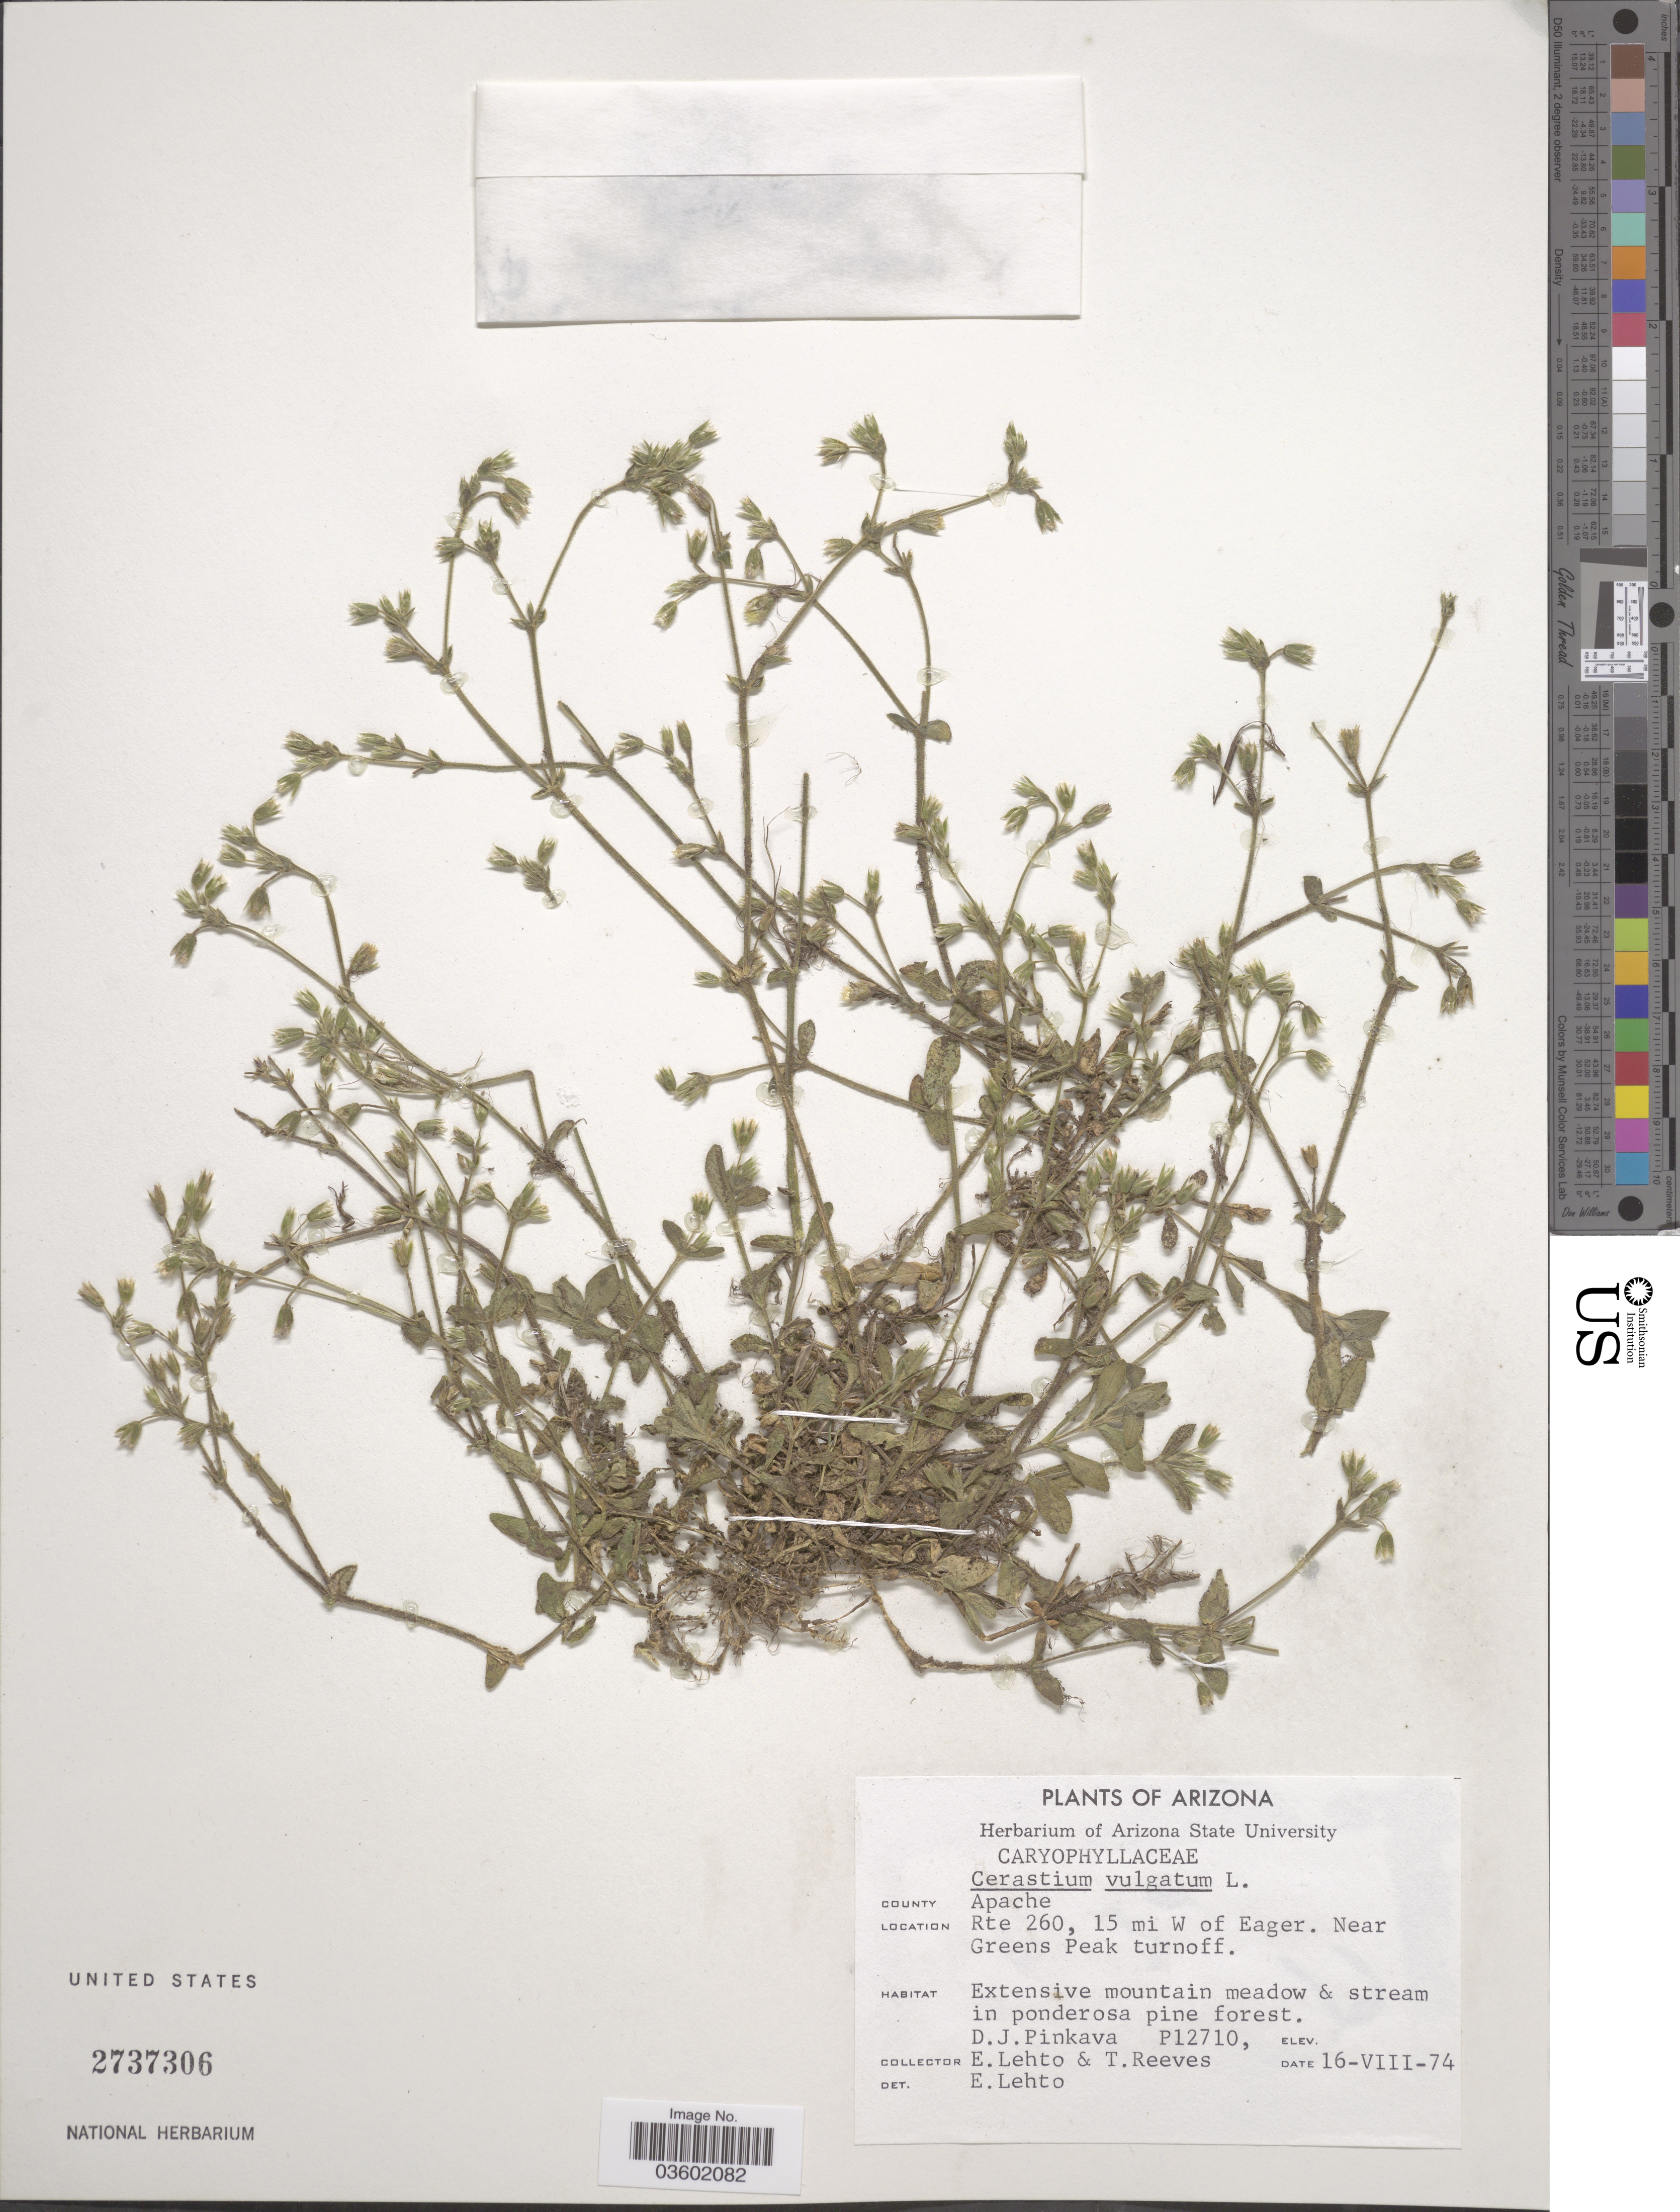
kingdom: Plantae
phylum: Tracheophyta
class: Magnoliopsida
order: Caryophyllales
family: Caryophyllaceae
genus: Cerastium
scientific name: Cerastium vulgatum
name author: L.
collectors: D. J. Pinkava, E. Lehto & T. Reeves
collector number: P12710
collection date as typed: Transcribed d/m/y: 16/8/74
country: United States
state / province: Arizona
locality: County Apache. Rte 260, 15 mi W of Eager. Near Greens Peak turnoff.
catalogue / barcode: US 2737306